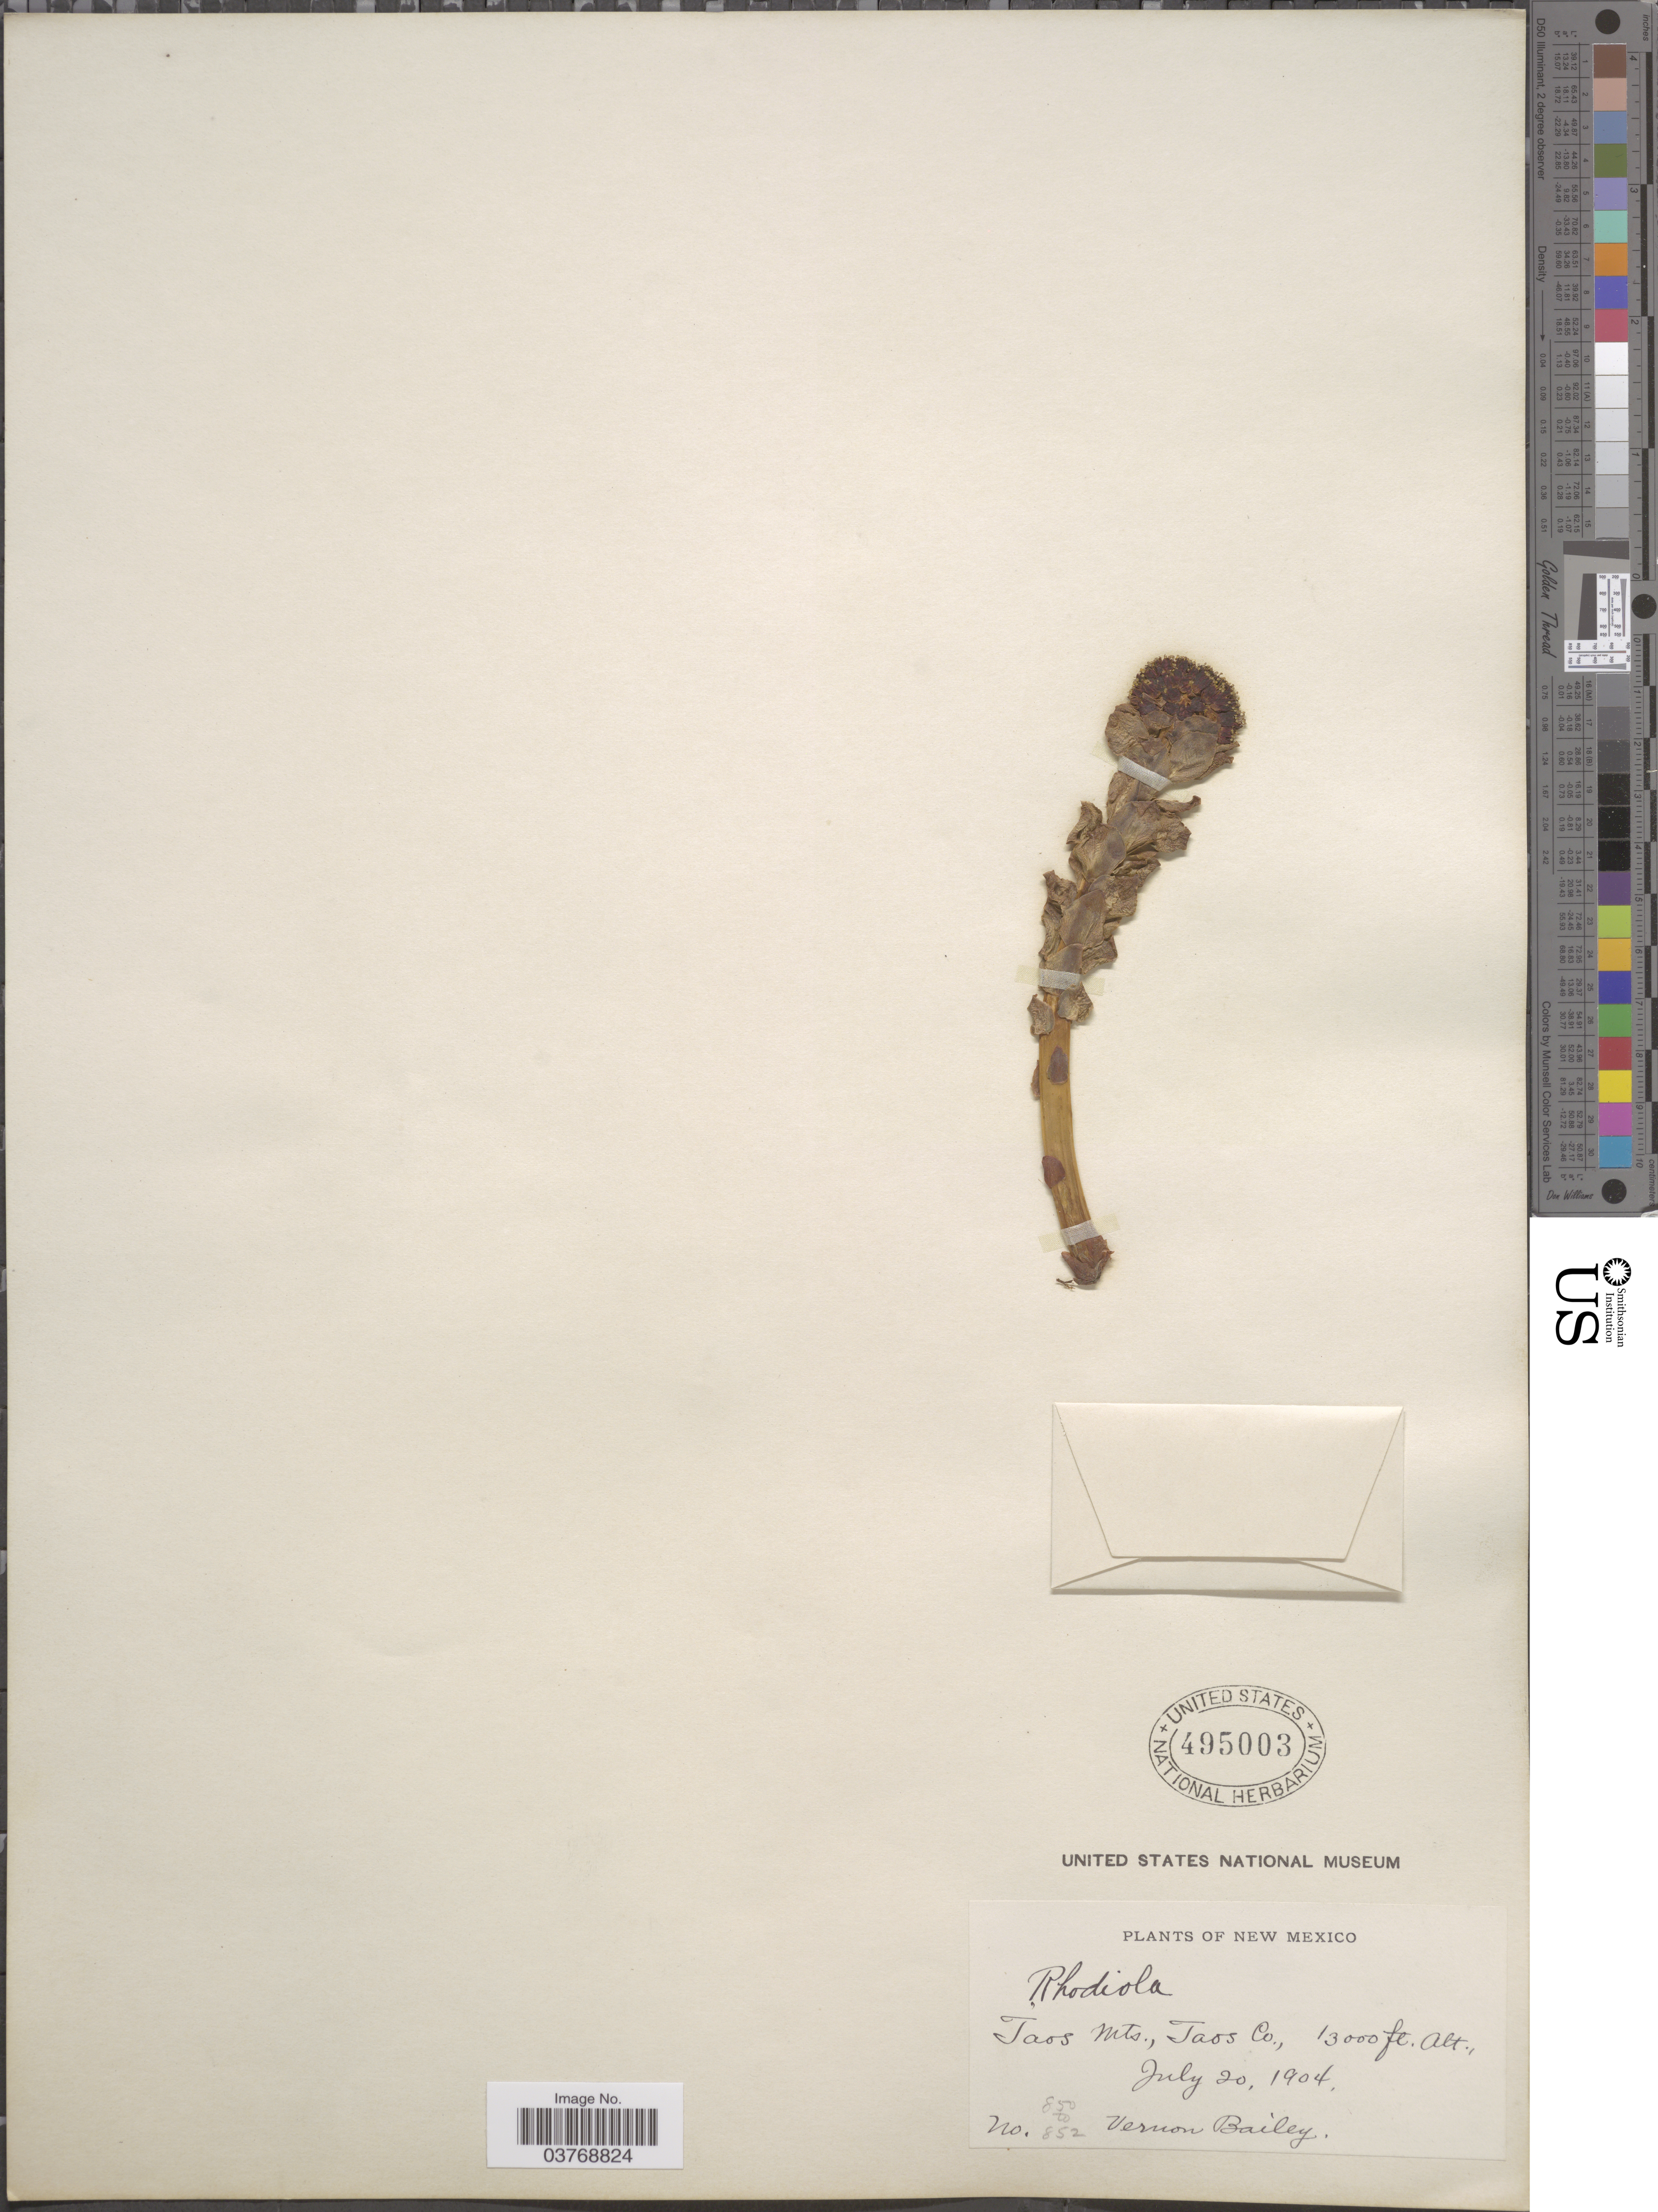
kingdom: Plantae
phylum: Tracheophyta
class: Magnoliopsida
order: Saxifragales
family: Crassulaceae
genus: Rhodiola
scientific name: Rhodiola polygama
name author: (Rydb.) Britton & Rose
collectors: V. O. Bailey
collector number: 850-852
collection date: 1904-07-20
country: United States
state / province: New Mexico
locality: Taos Mts., Taos Co.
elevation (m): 3962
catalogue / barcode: US 495003